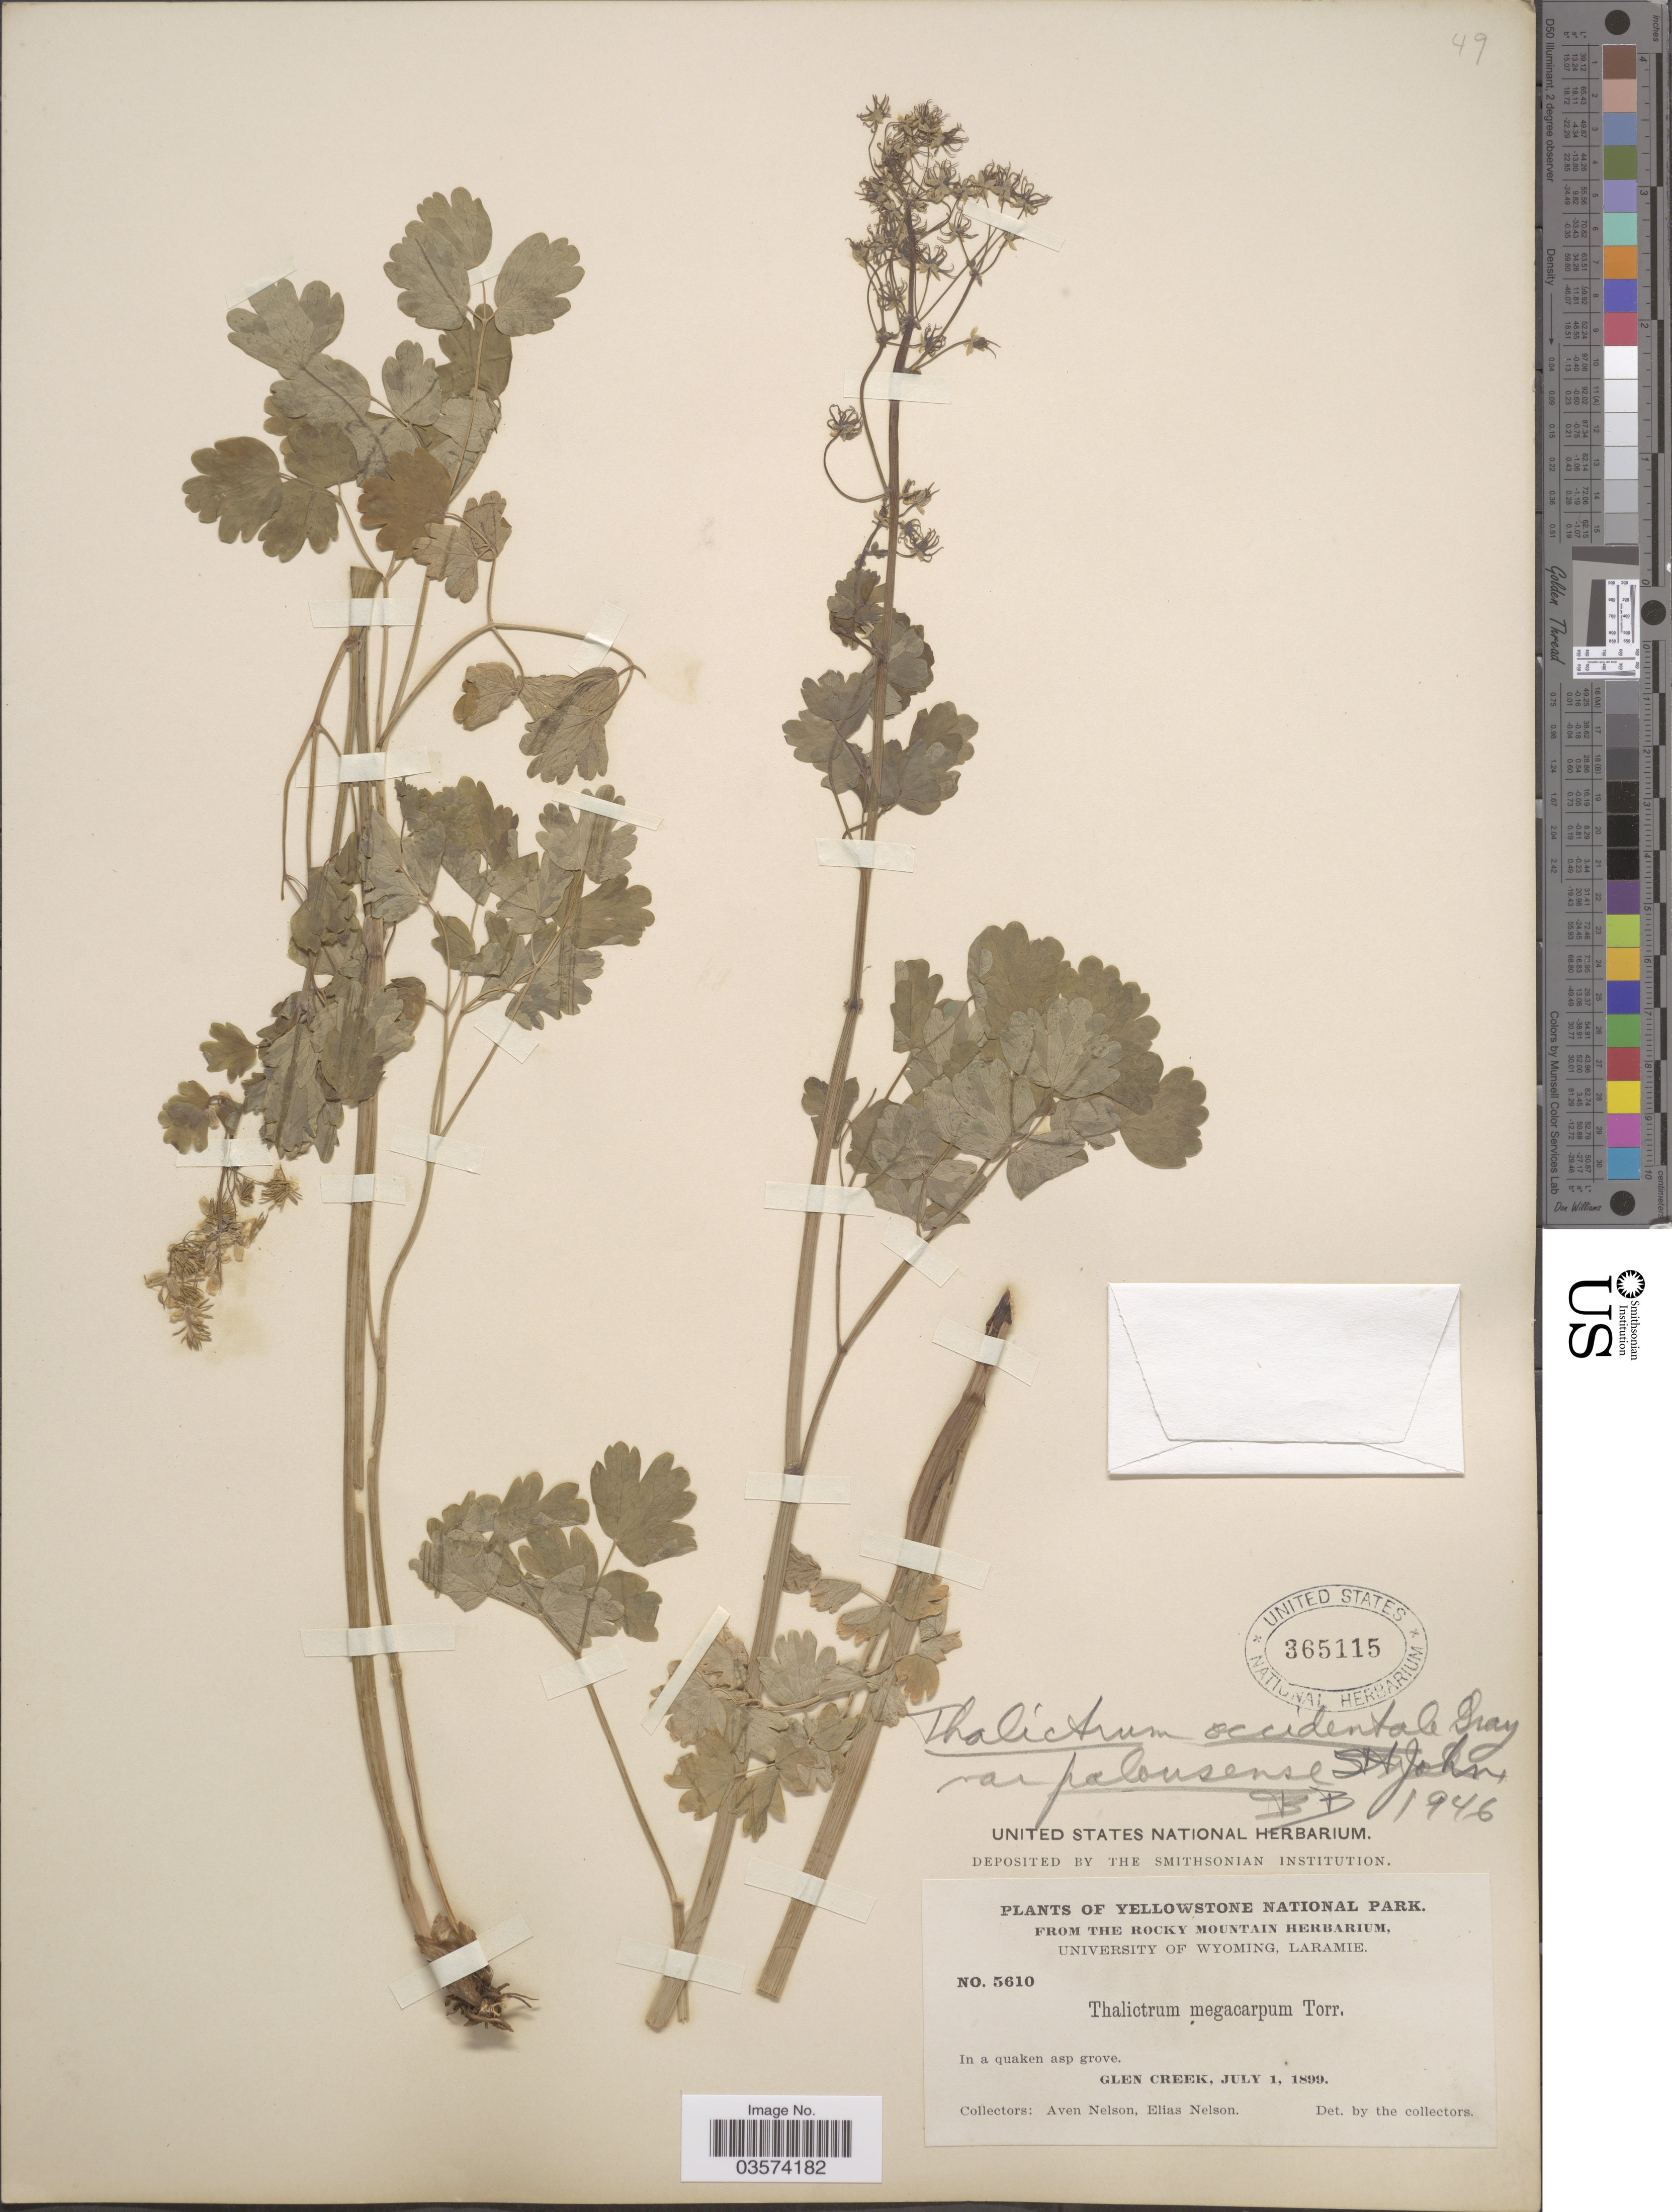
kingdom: Plantae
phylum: Tracheophyta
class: Magnoliopsida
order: Ranunculales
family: Ranunculaceae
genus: Thalictrum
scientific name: Thalictrum occidentale var. palousense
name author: H. St. John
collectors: A. Nelson & E. Nelson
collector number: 5610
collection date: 1899-07-01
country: United States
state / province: Wyoming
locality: Yellowstone National Park. Glen Creek.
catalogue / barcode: US 365115